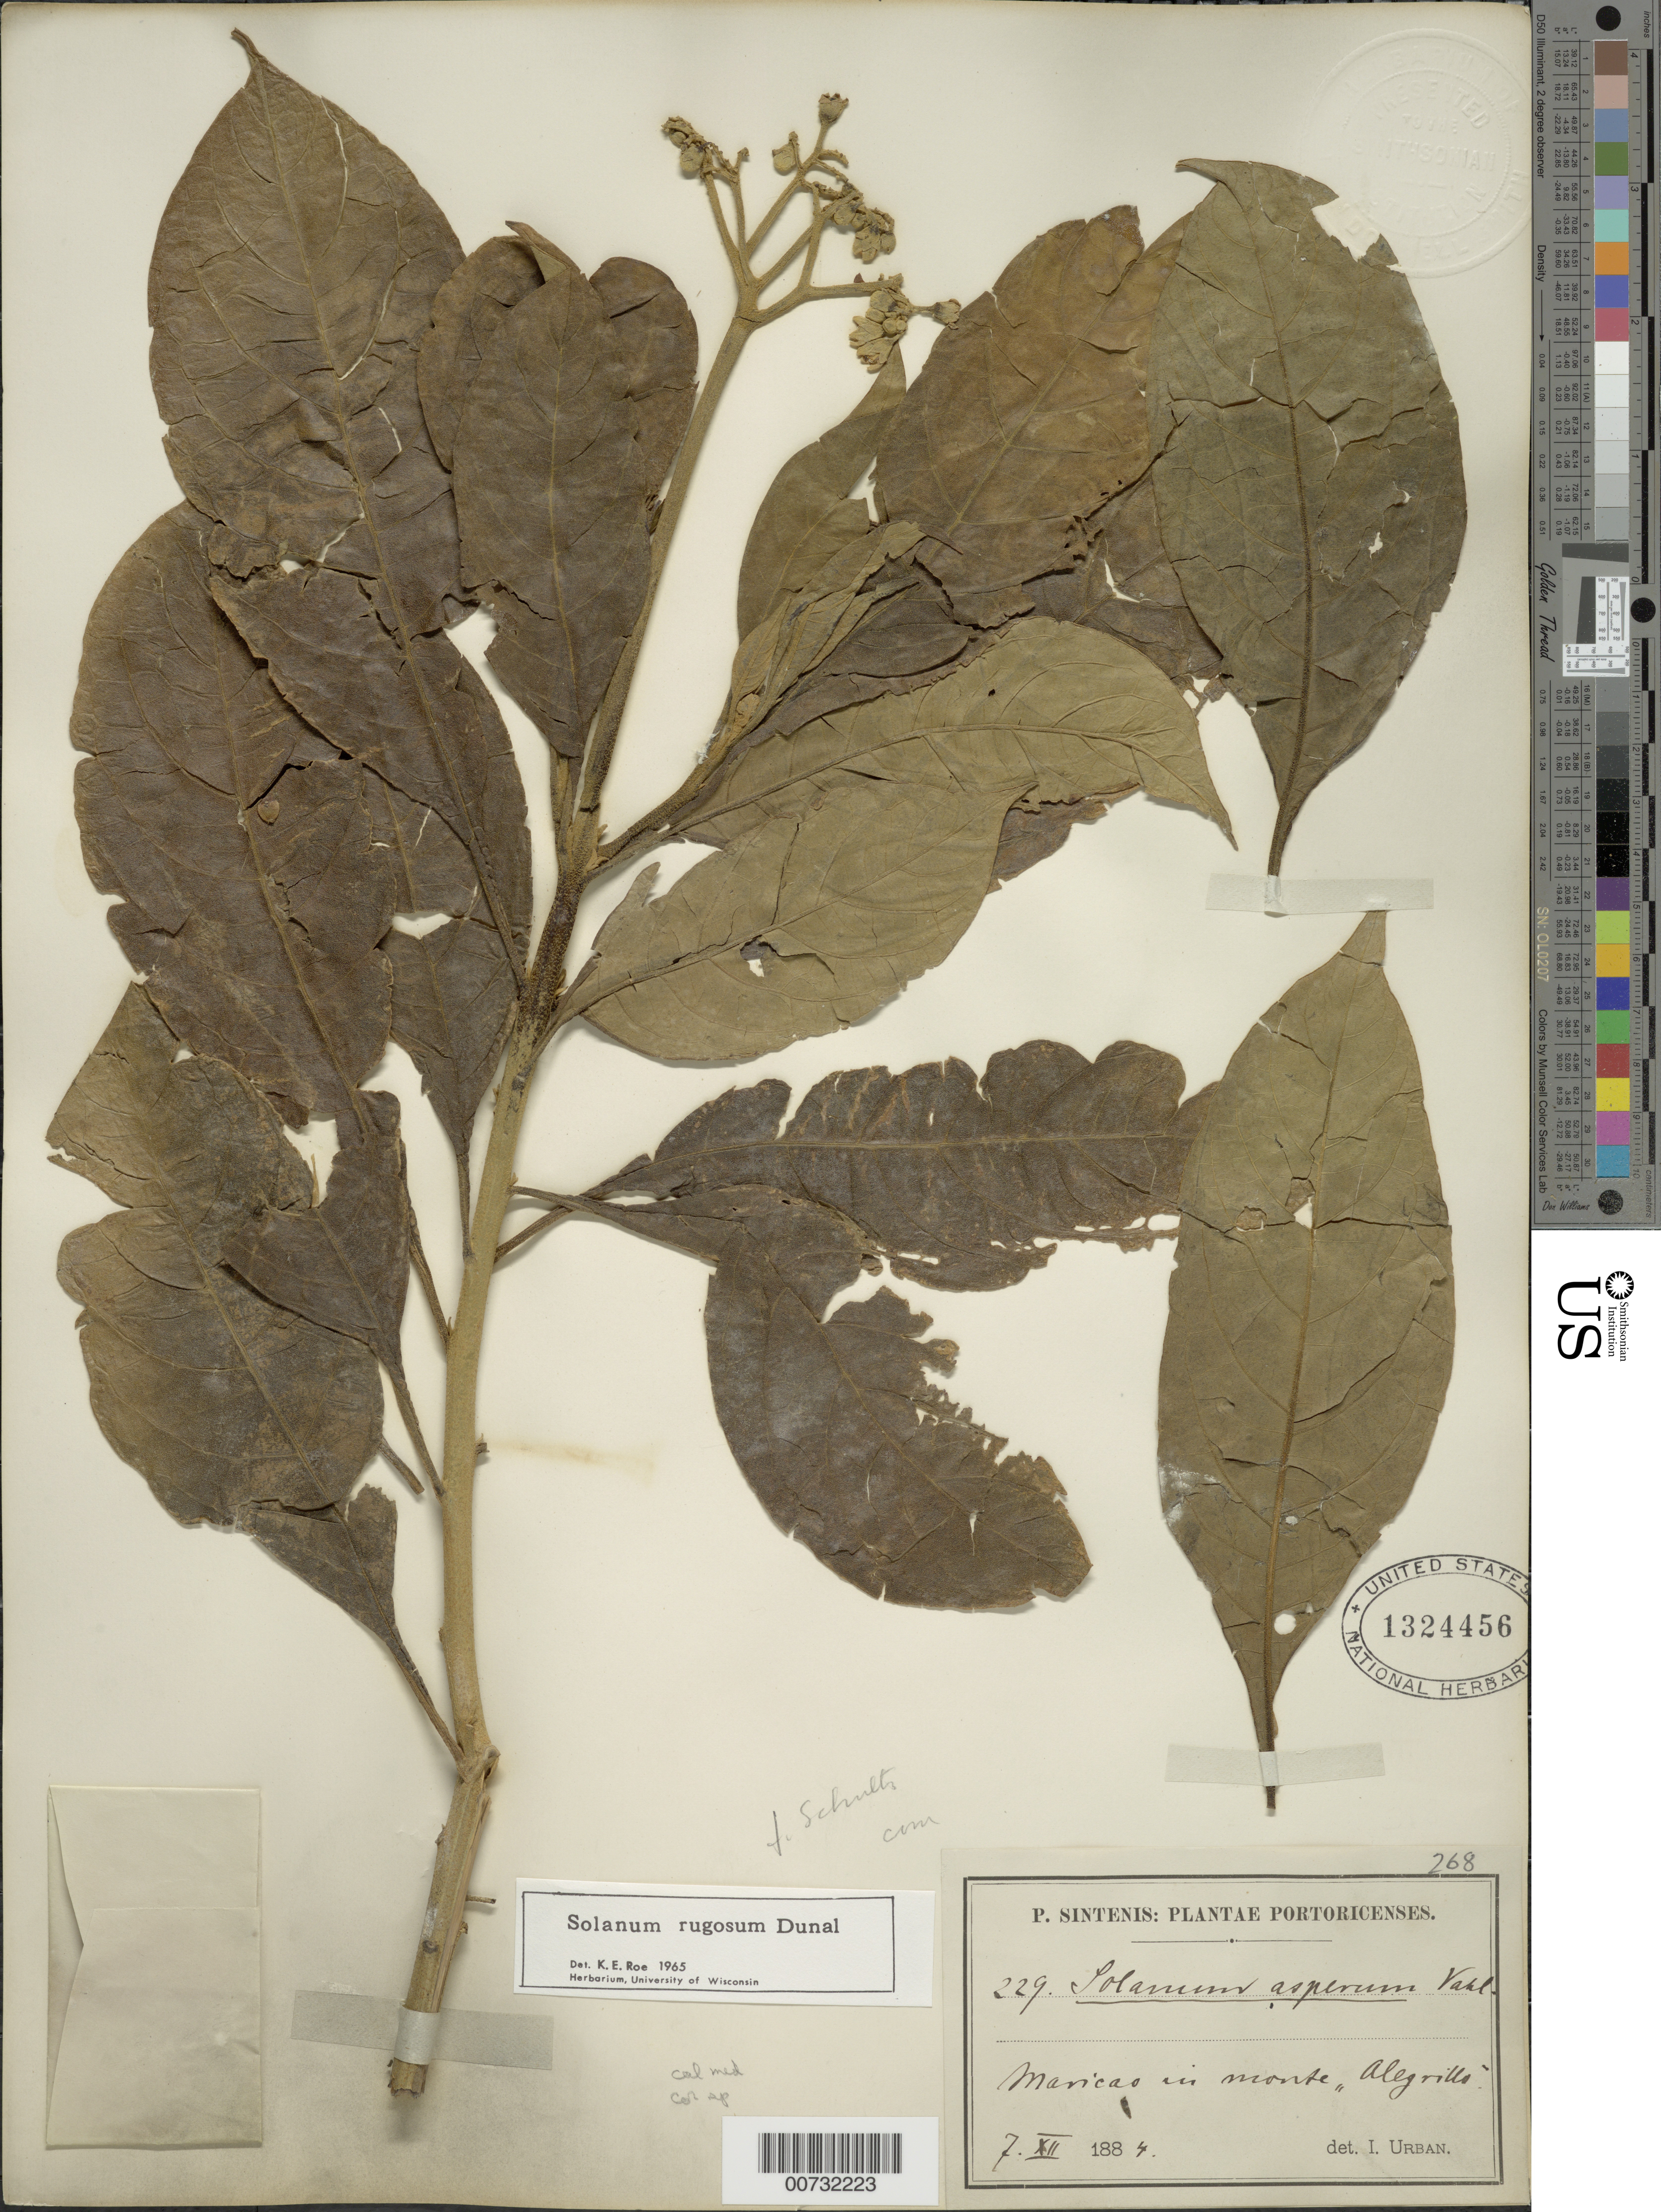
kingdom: Plantae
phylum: Tracheophyta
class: Magnoliopsida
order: Solanales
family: Solanaceae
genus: Solanum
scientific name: Solanum rugosum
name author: Dunal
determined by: Roe, K. E.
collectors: P. Sintenis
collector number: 229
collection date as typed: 07 Dec 1884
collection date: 1884-12-07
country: Puerto Rico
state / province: Maricao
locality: Maricao in monte "Alegrillo"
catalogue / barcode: US 1324456